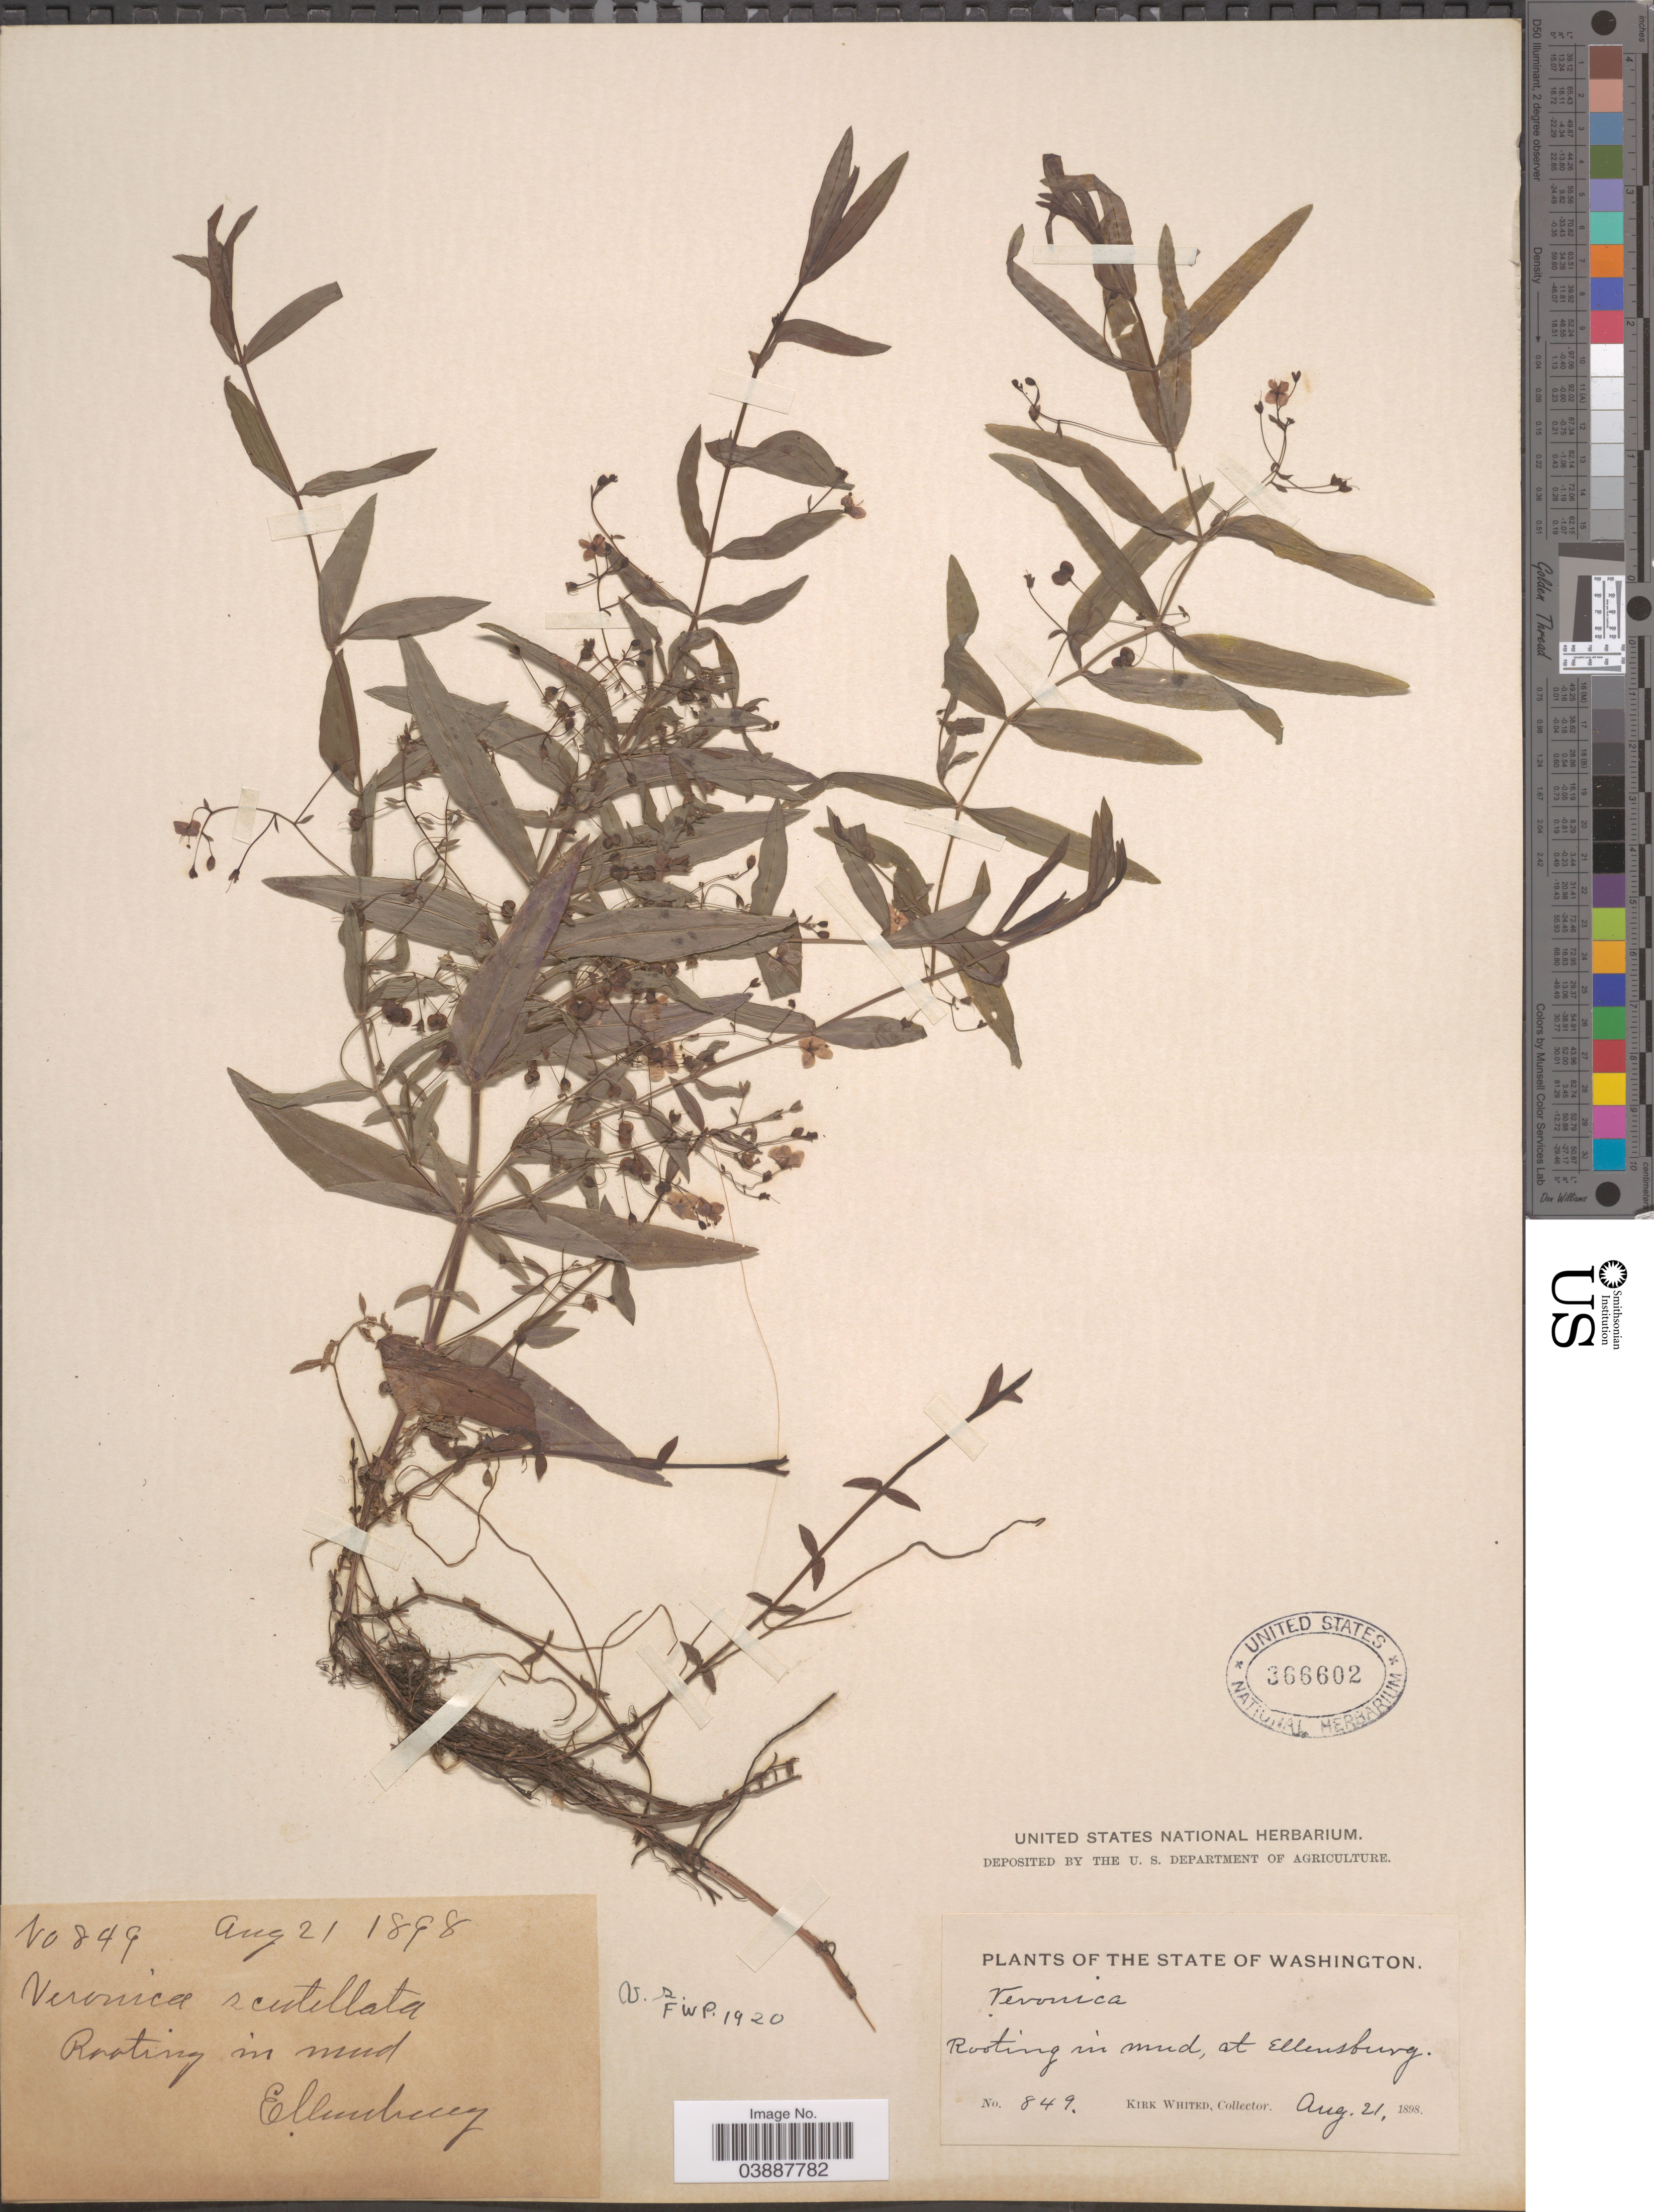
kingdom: Plantae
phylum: Tracheophyta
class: Magnoliopsida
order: Lamiales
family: Plantaginaceae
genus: Veronica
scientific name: Veronica scutellata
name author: L.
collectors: K. Whited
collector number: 849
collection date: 1898-08-21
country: United States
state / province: Washington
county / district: Kittitas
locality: At Ellensburg.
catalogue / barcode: US 366602